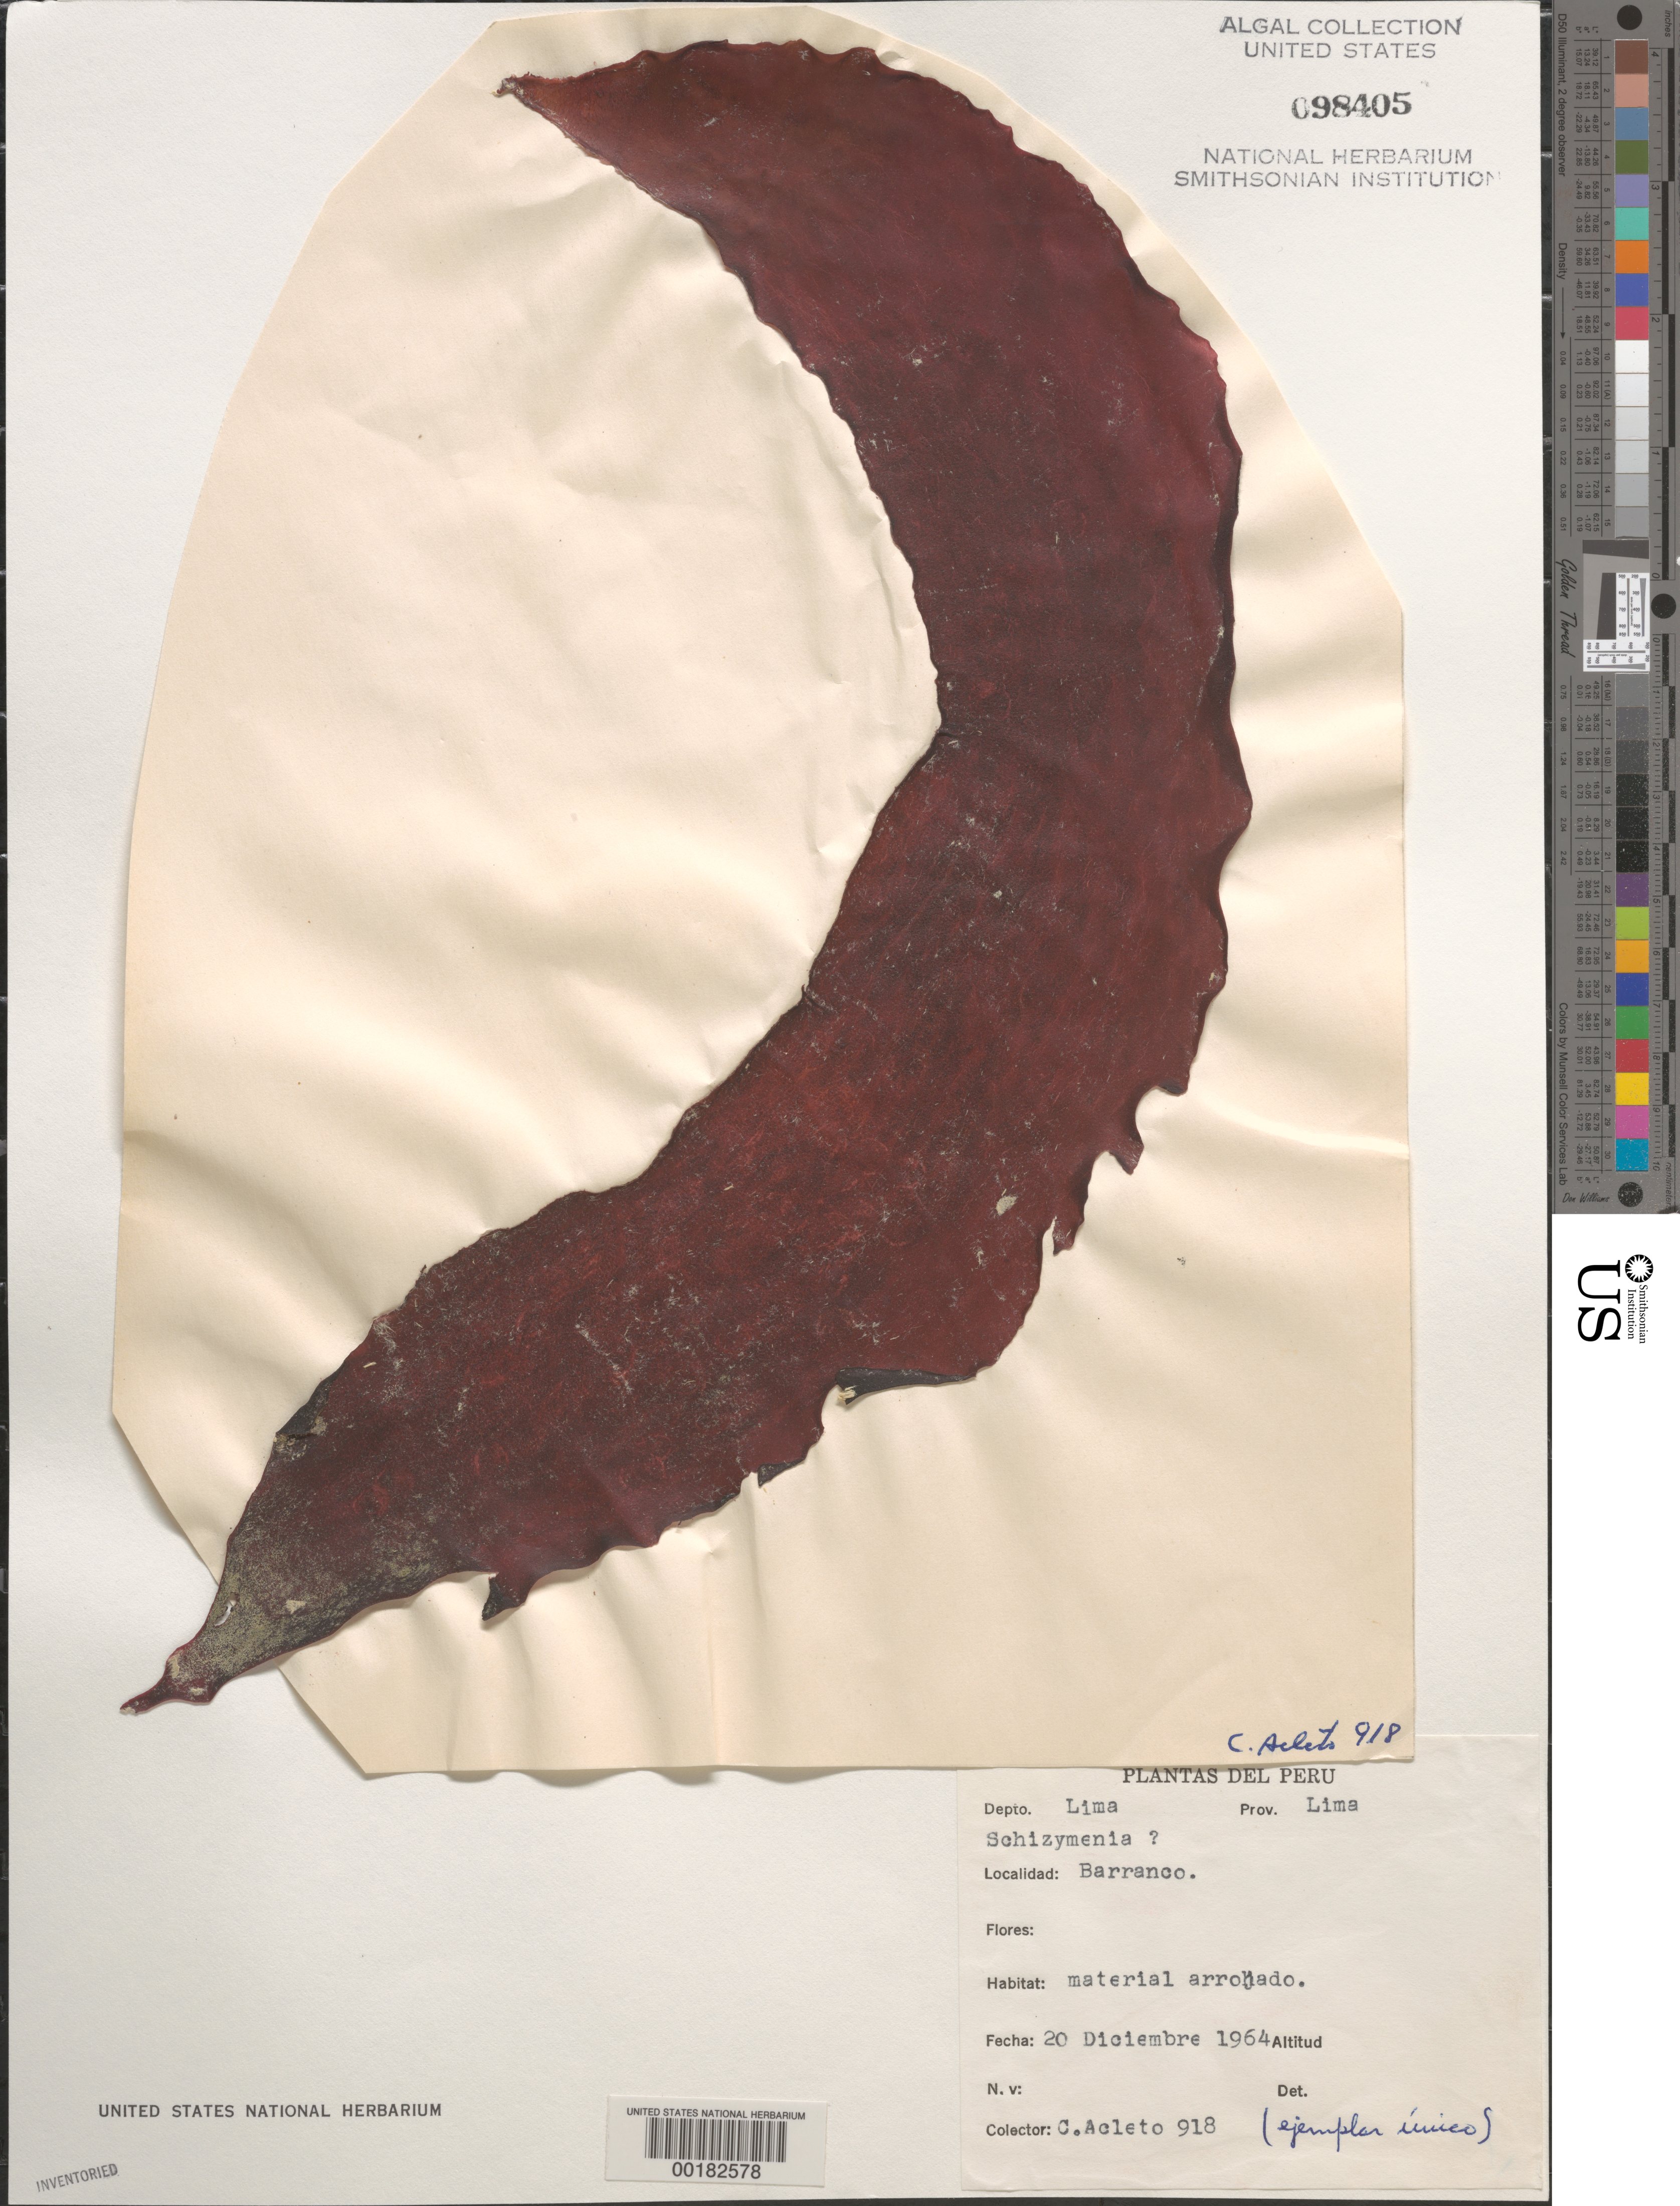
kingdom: Plantae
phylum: Rhodophyta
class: Florideophyceae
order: Nemastomatales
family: Schizymeniaceae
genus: Schizymenia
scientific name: Schizymenia sp.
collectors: C. Acleto O.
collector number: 918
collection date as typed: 20 Dec 1964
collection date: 1964-12-20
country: Peru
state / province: Lima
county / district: Barranca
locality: Barranco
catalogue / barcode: US 98405